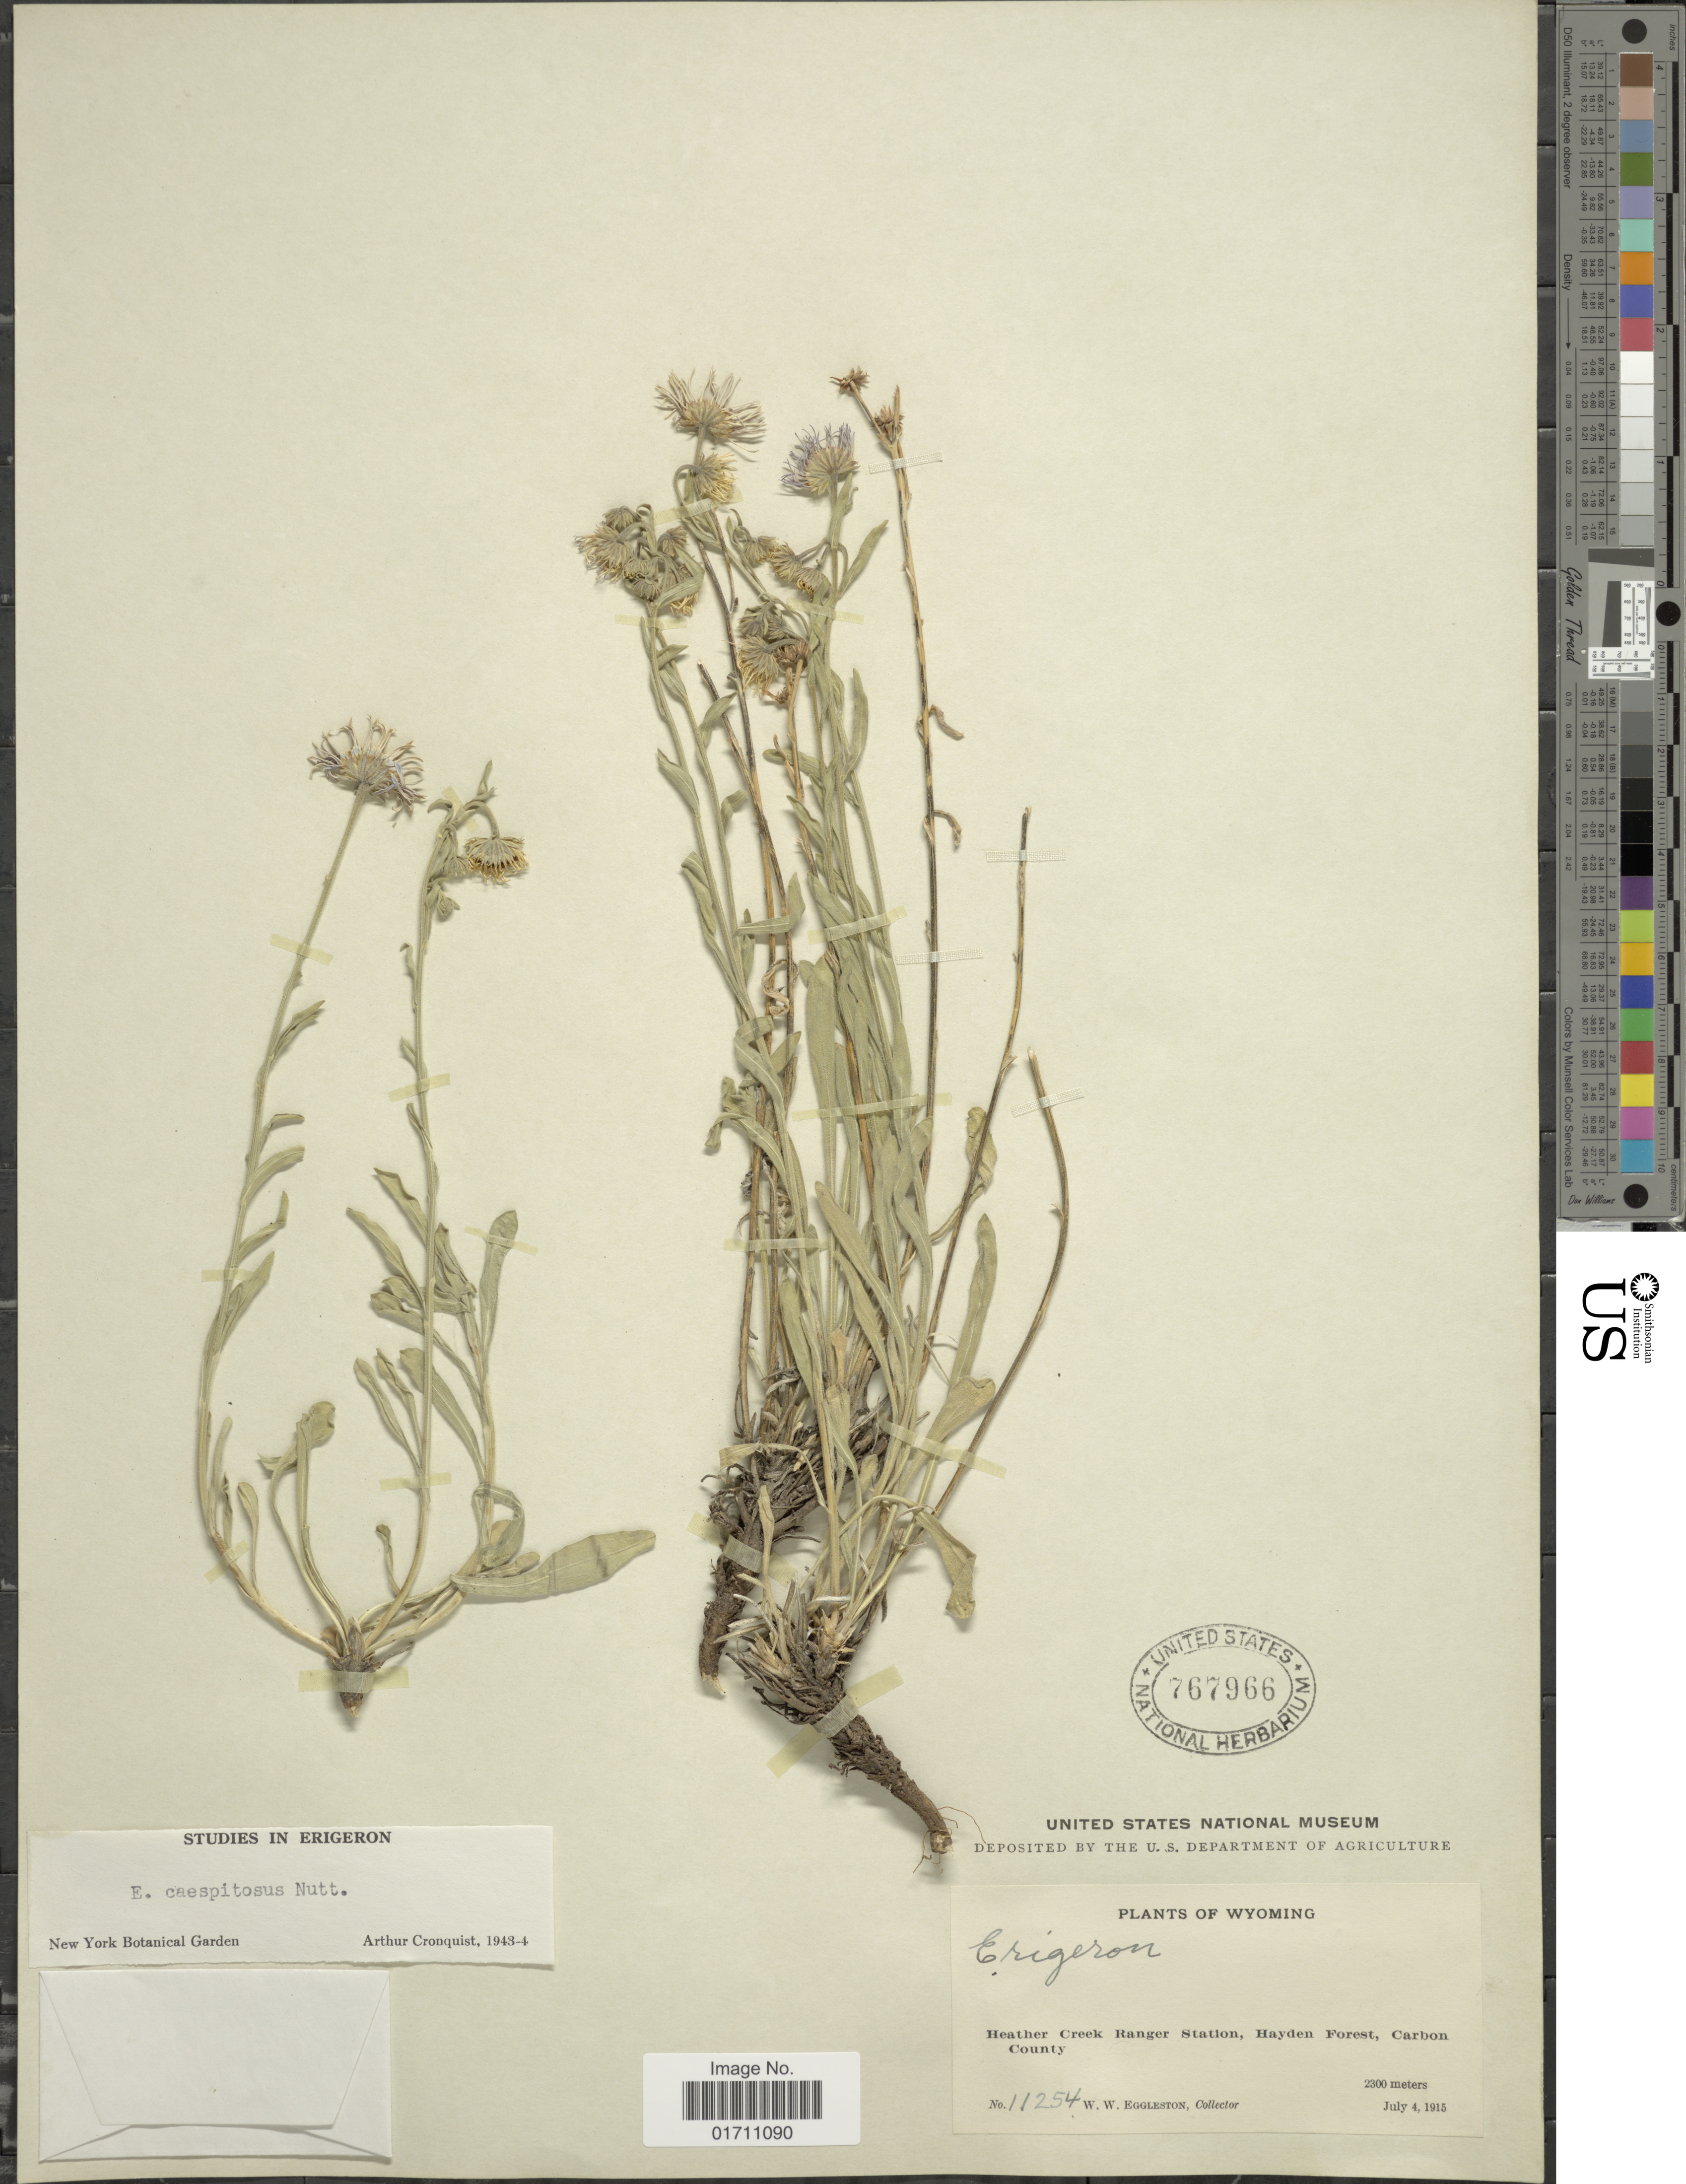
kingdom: Plantae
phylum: Tracheophyta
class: Magnoliopsida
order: Asterales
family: Asteraceae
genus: Erigeron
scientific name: Erigeron caespitosus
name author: Nutt.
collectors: W. W. Eggleston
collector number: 11254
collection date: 1915-07-04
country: United States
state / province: Wyoming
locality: Heather Creek Ranger Station, Hayden Forest, Carbon County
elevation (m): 2300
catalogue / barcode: US 767966